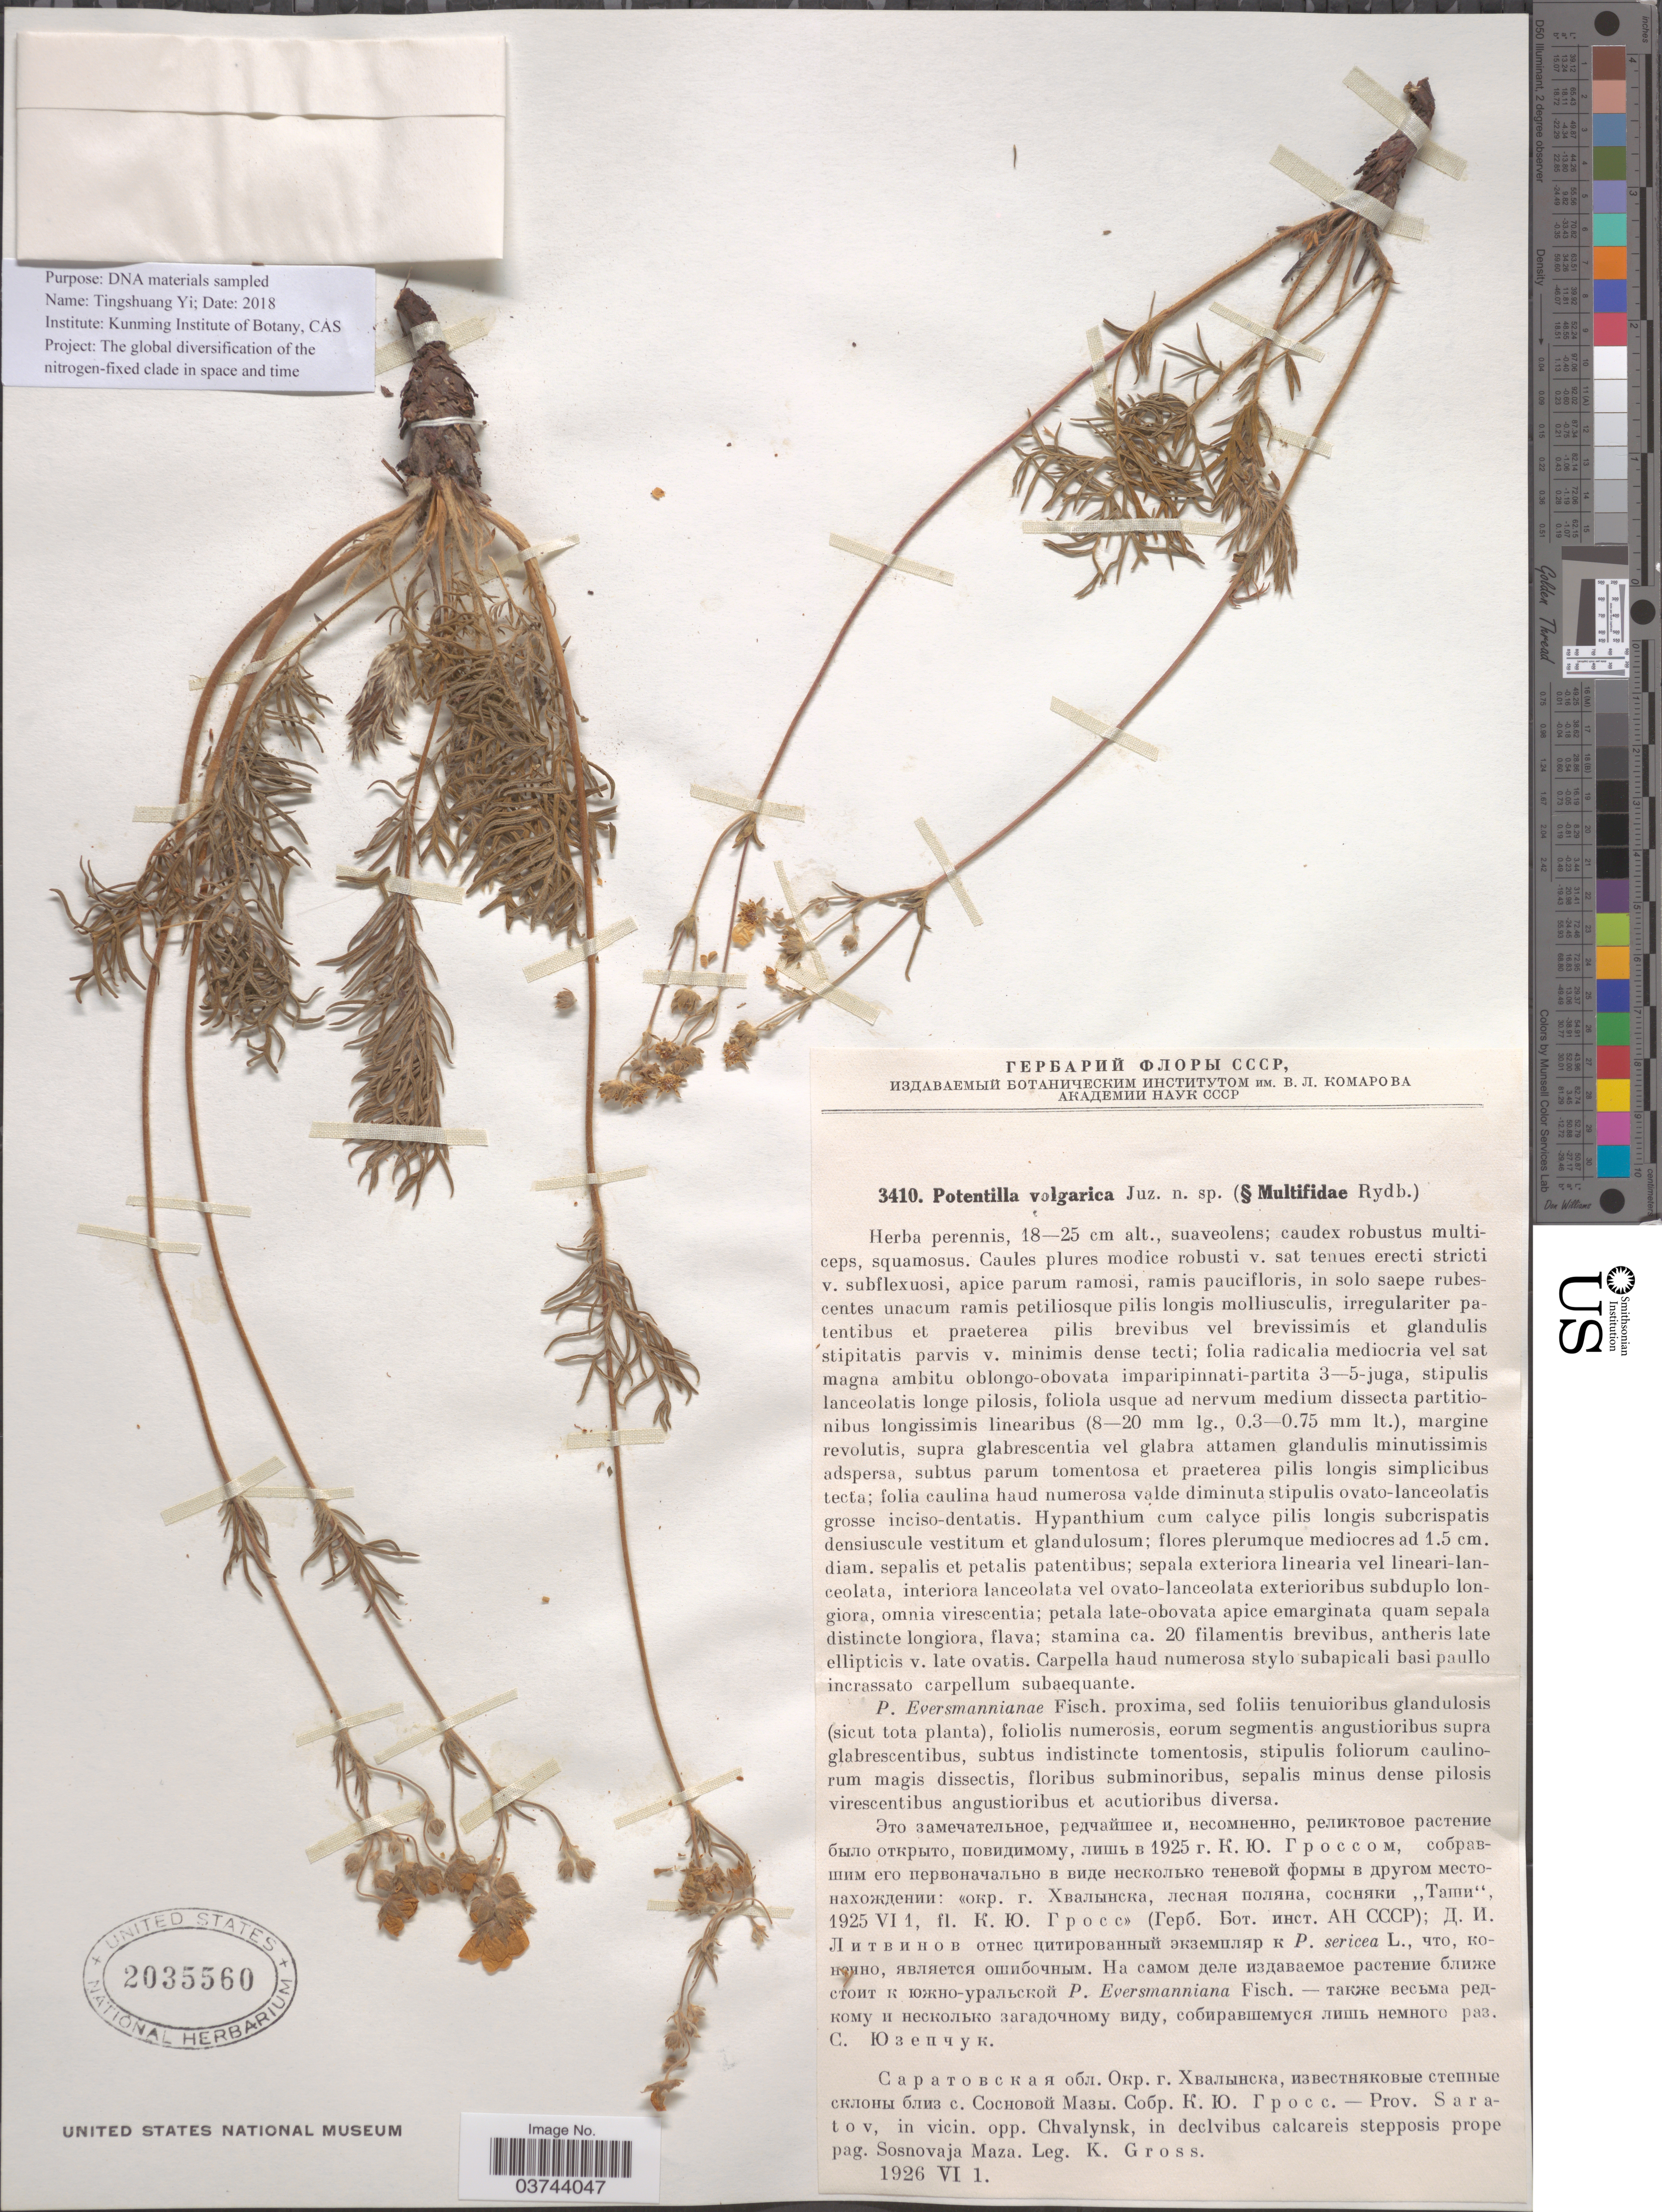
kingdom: Plantae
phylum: Tracheophyta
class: Magnoliopsida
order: Rosales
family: Rosaceae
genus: Potentilla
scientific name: Potentilla volgarica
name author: Juz.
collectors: K. Gross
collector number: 3410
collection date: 1926-06-01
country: Russian Federation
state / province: Saratov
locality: In vicin. opp. Chvalynsk, in declivibus calcareis stepposis prope pag. Sosnovaja Maza.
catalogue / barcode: US 2035560